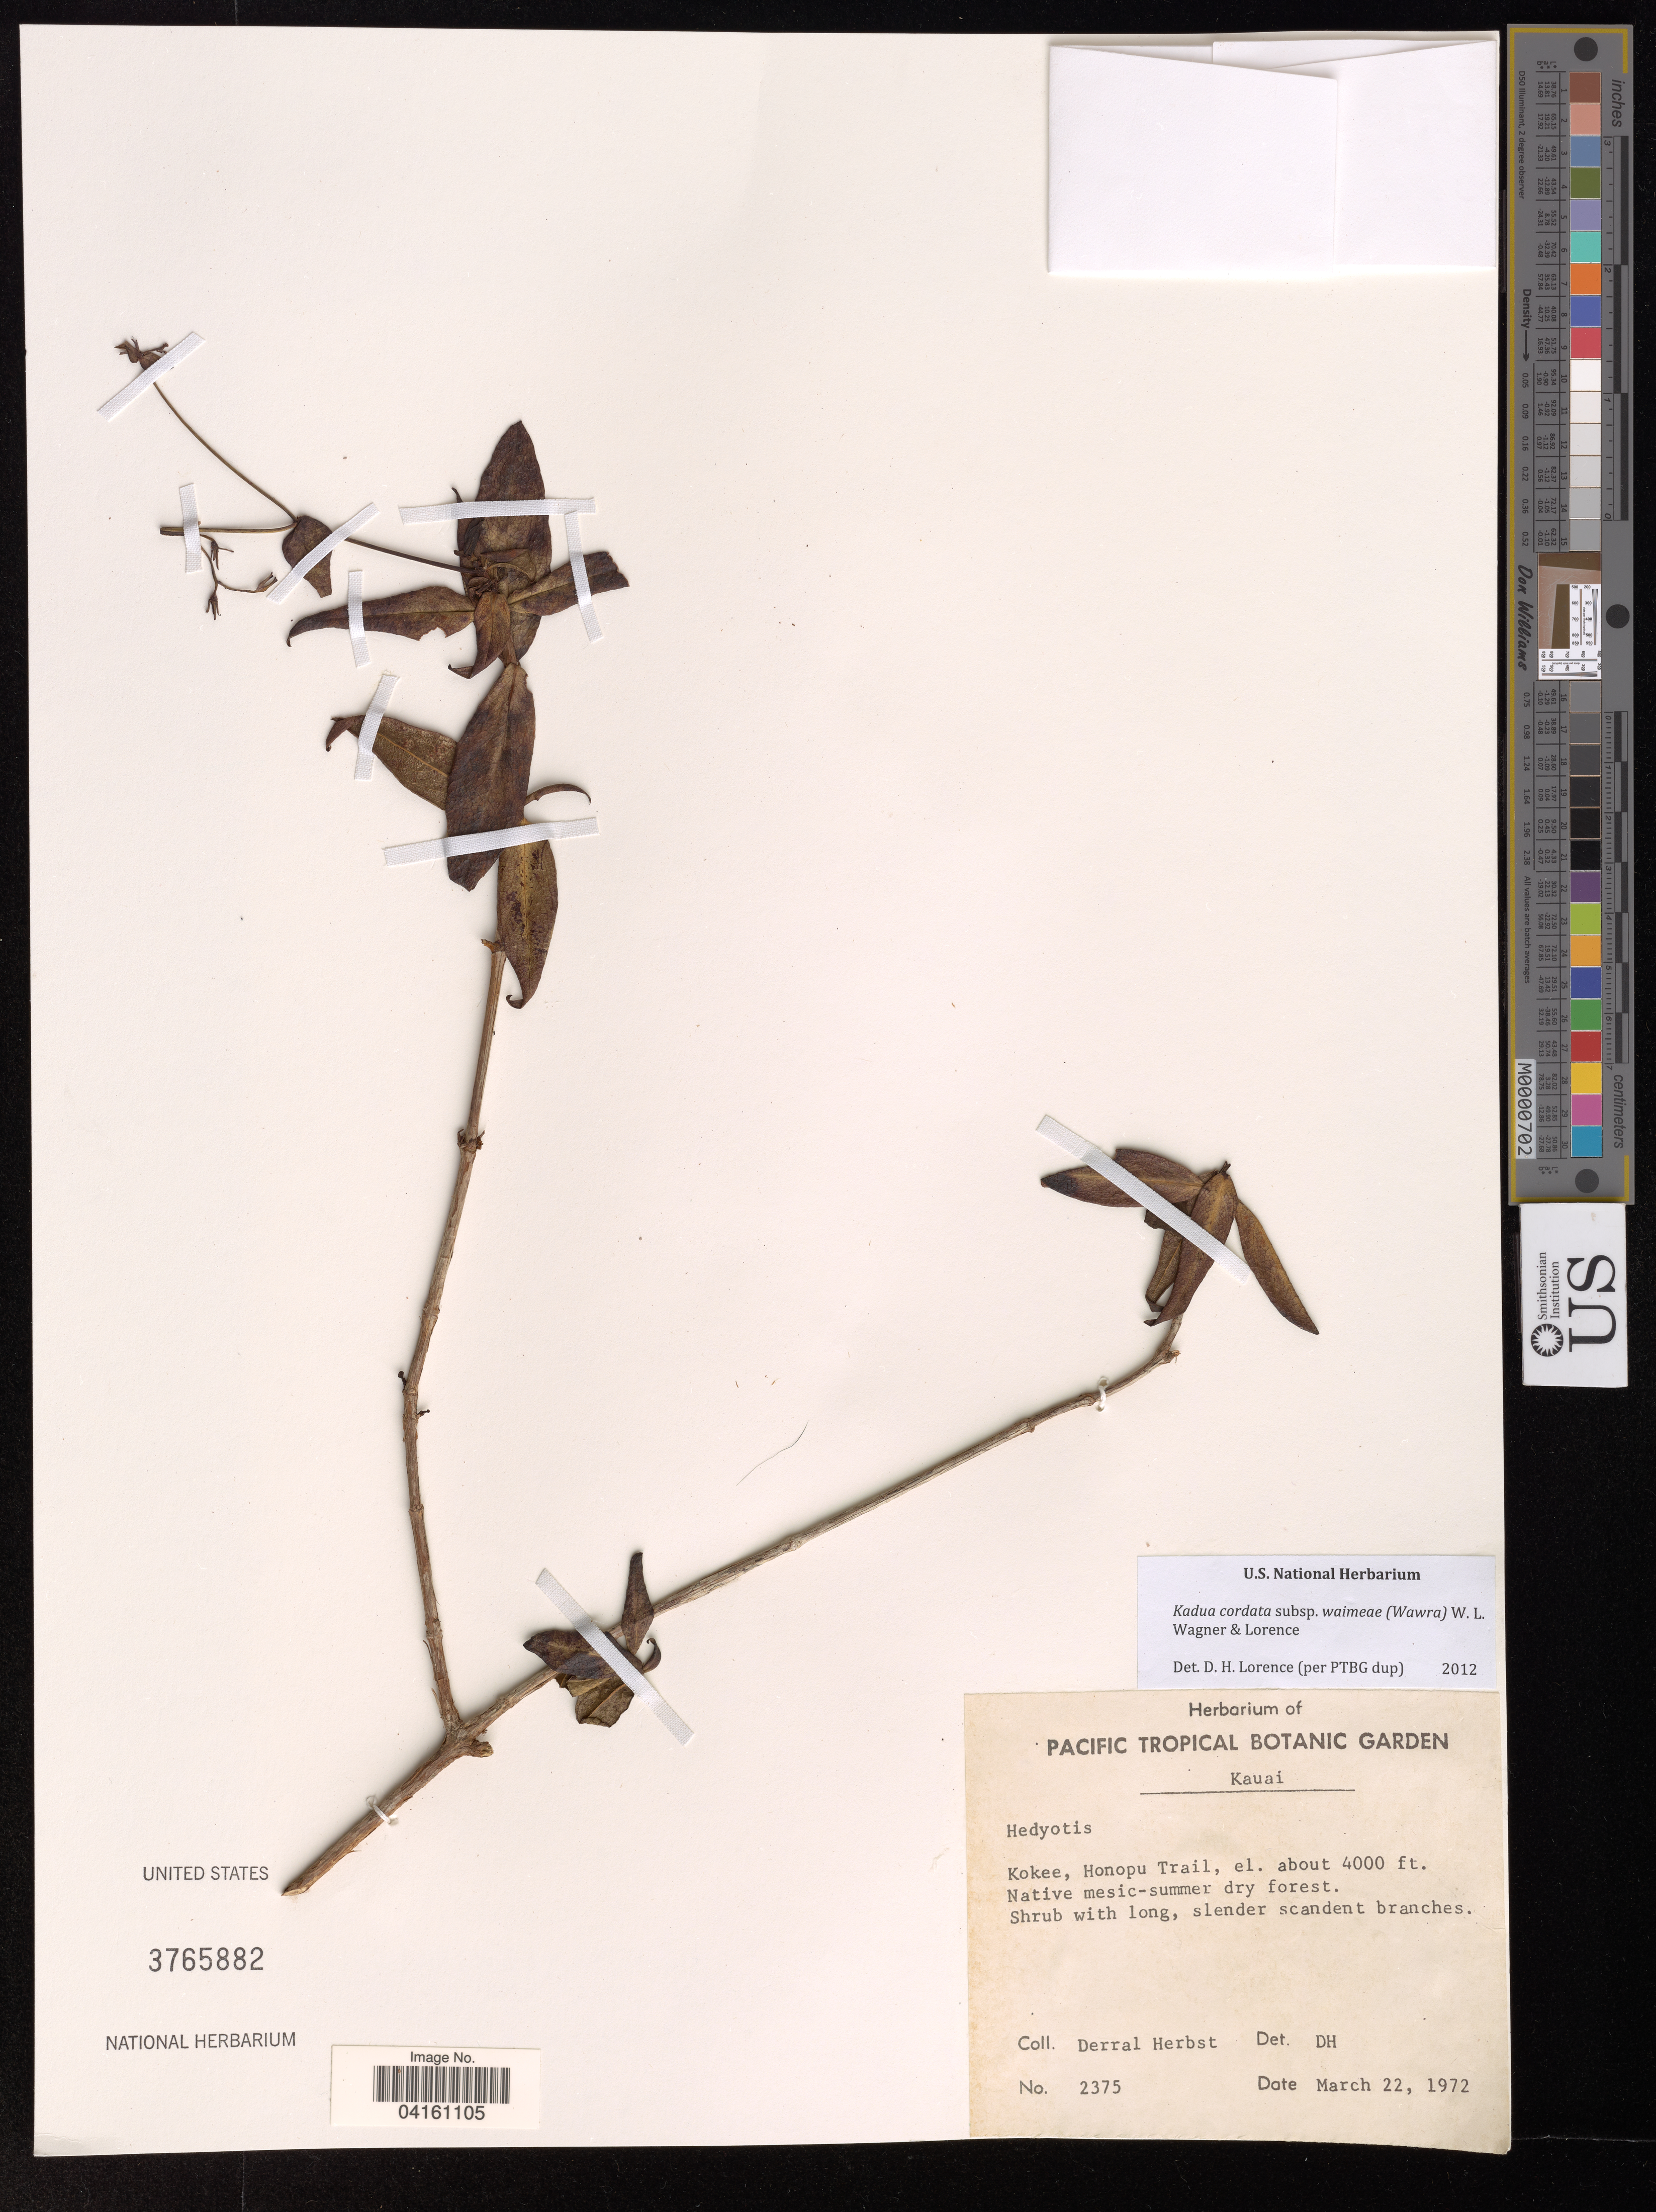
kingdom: Plantae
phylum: Tracheophyta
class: Magnoliopsida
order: Gentianales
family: Rubiaceae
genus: Kadua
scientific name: Kadua cordata subsp. waimeae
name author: (Wawra) W.L. Wagner & Lorence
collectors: D. R. Herbst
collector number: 2375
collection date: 1972-03-22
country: United States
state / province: Hawaii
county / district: Kauai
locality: Kauai. Kokee, Honopu Trail.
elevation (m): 1219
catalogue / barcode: US 3765882